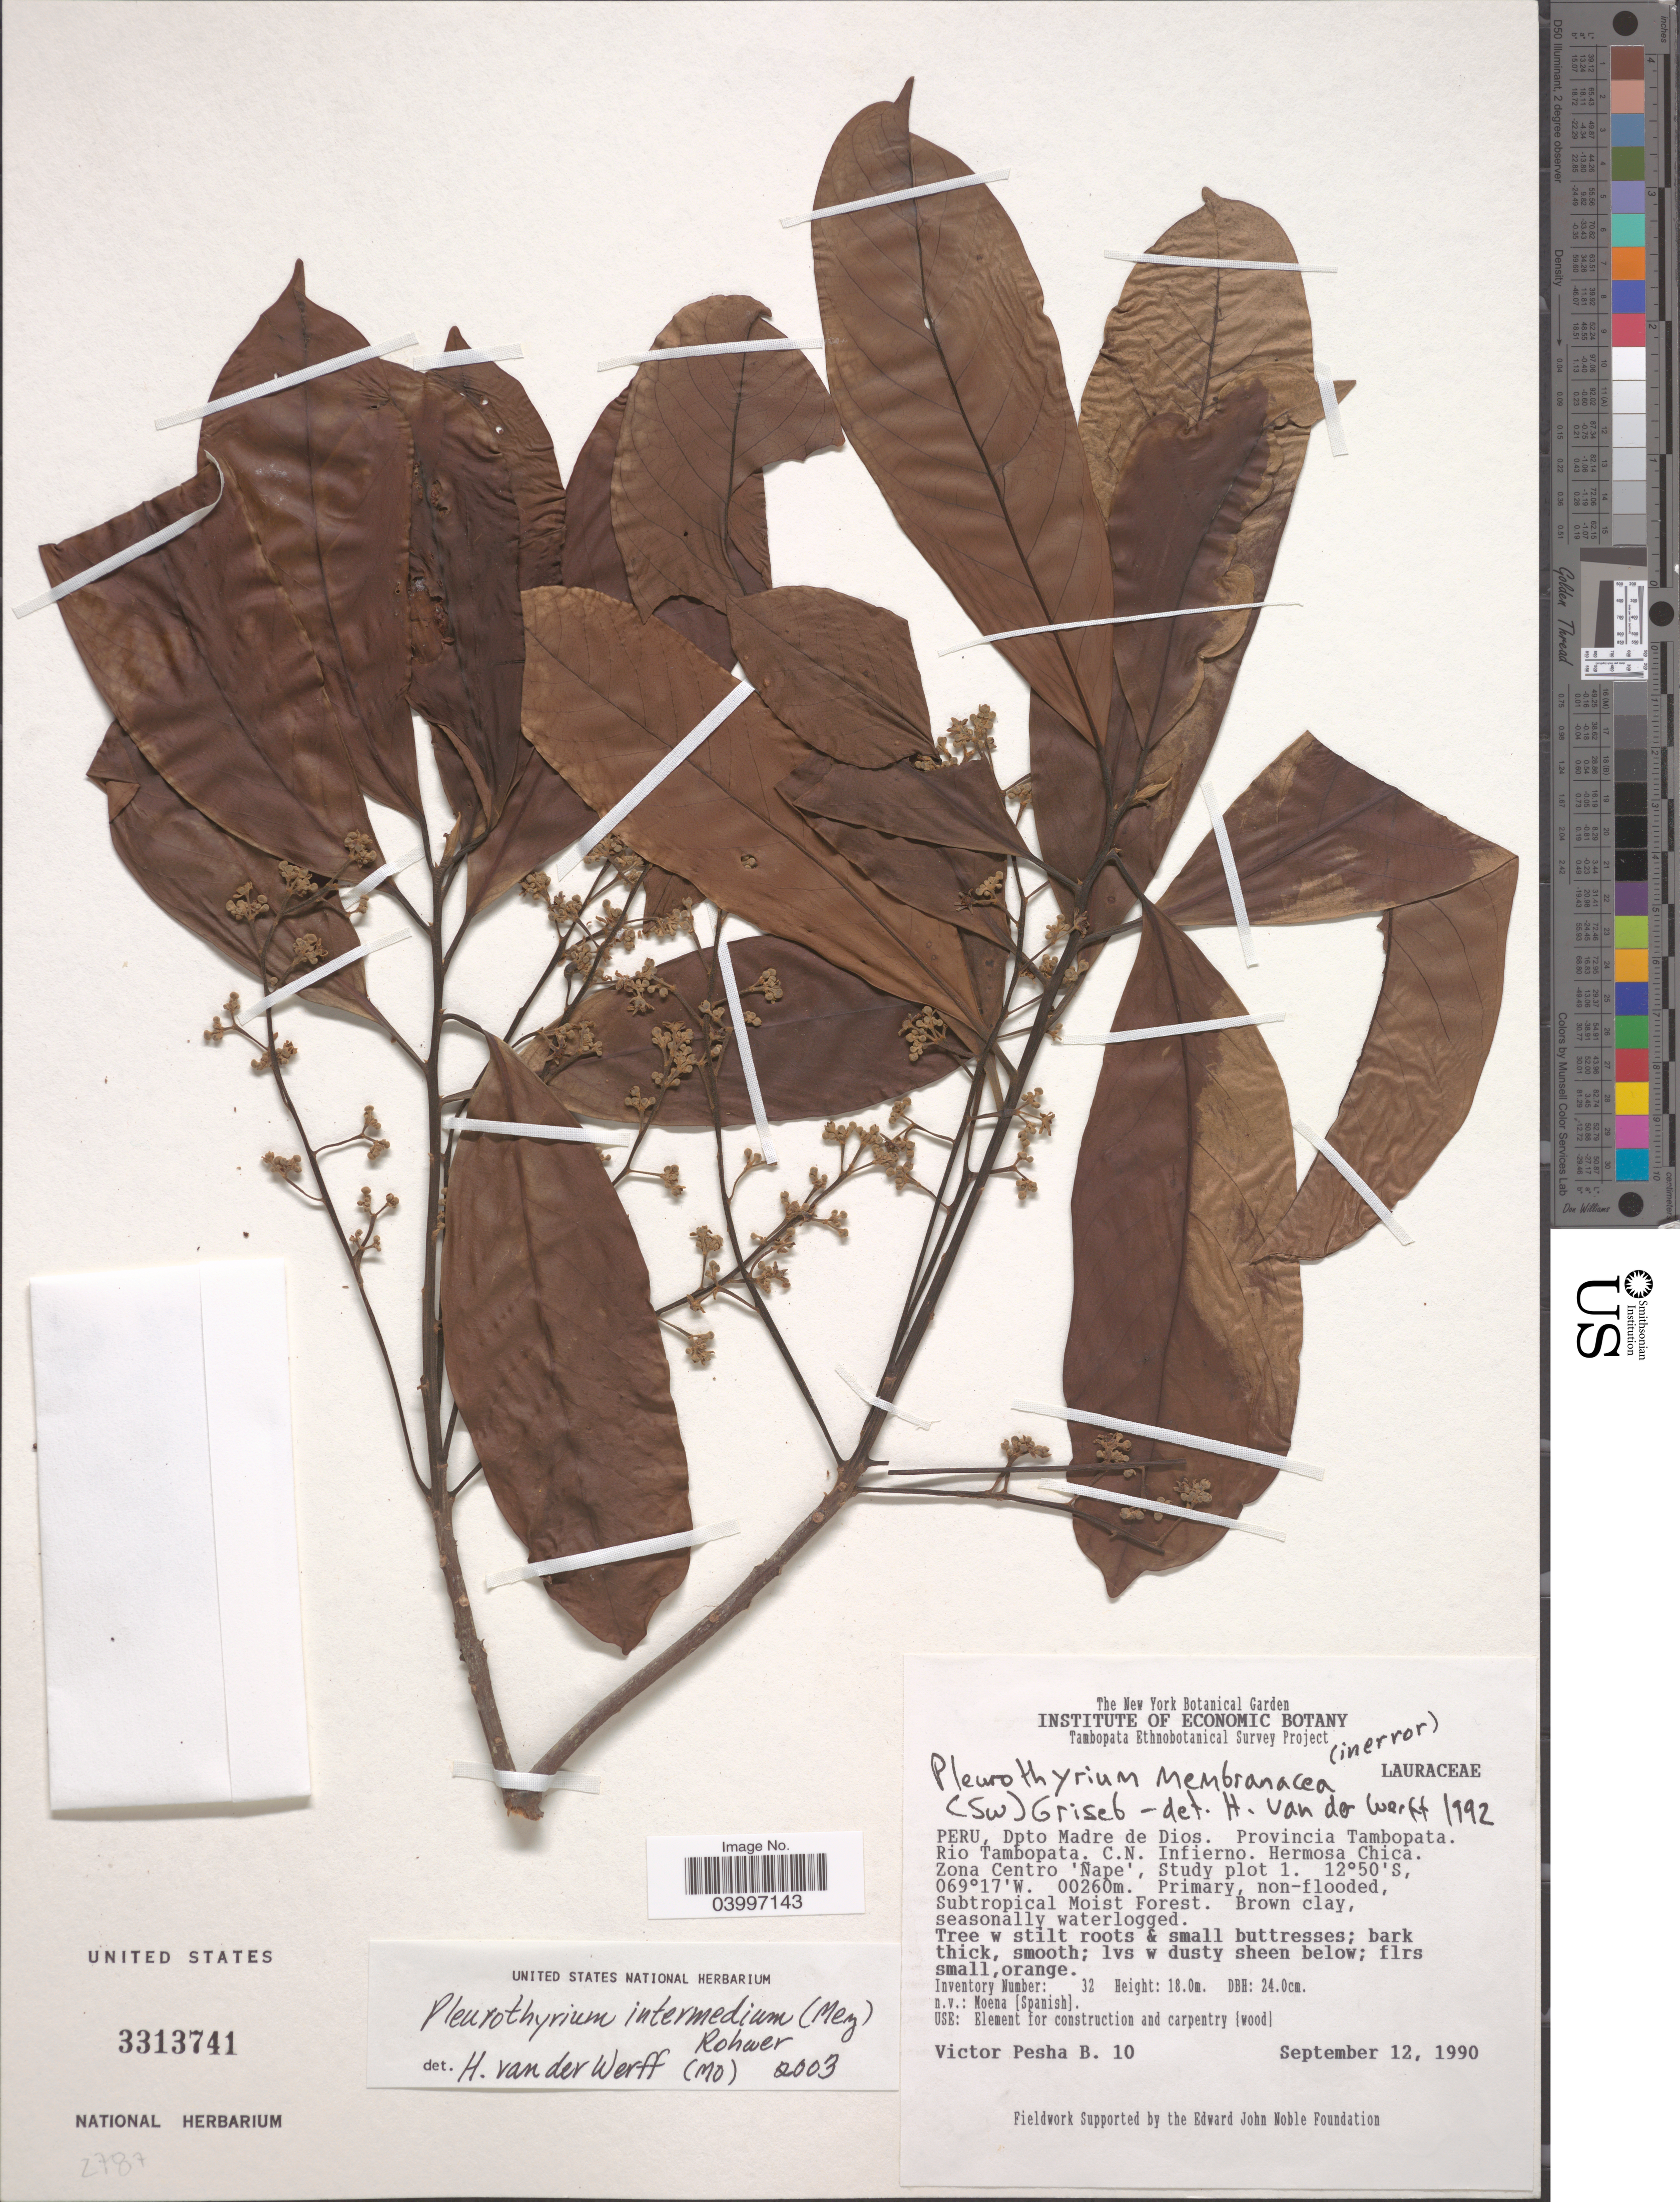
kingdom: Plantae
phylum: Tracheophyta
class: Magnoliopsida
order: Laurales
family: Lauraceae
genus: Pleurothyrium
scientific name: Pleurothyrium intermedium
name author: (Mez) Rohwer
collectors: V. Pesha B.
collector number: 10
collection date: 1990-09-12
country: Peru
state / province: Madre de Dios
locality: Dpto. Madre de Dios. Provincia Tambopata. Rio Tambopata. C. N. Infierno. Hermosa Chica. Zona Centro 'Nape', Study plot 1.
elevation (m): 260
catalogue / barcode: US 3313741